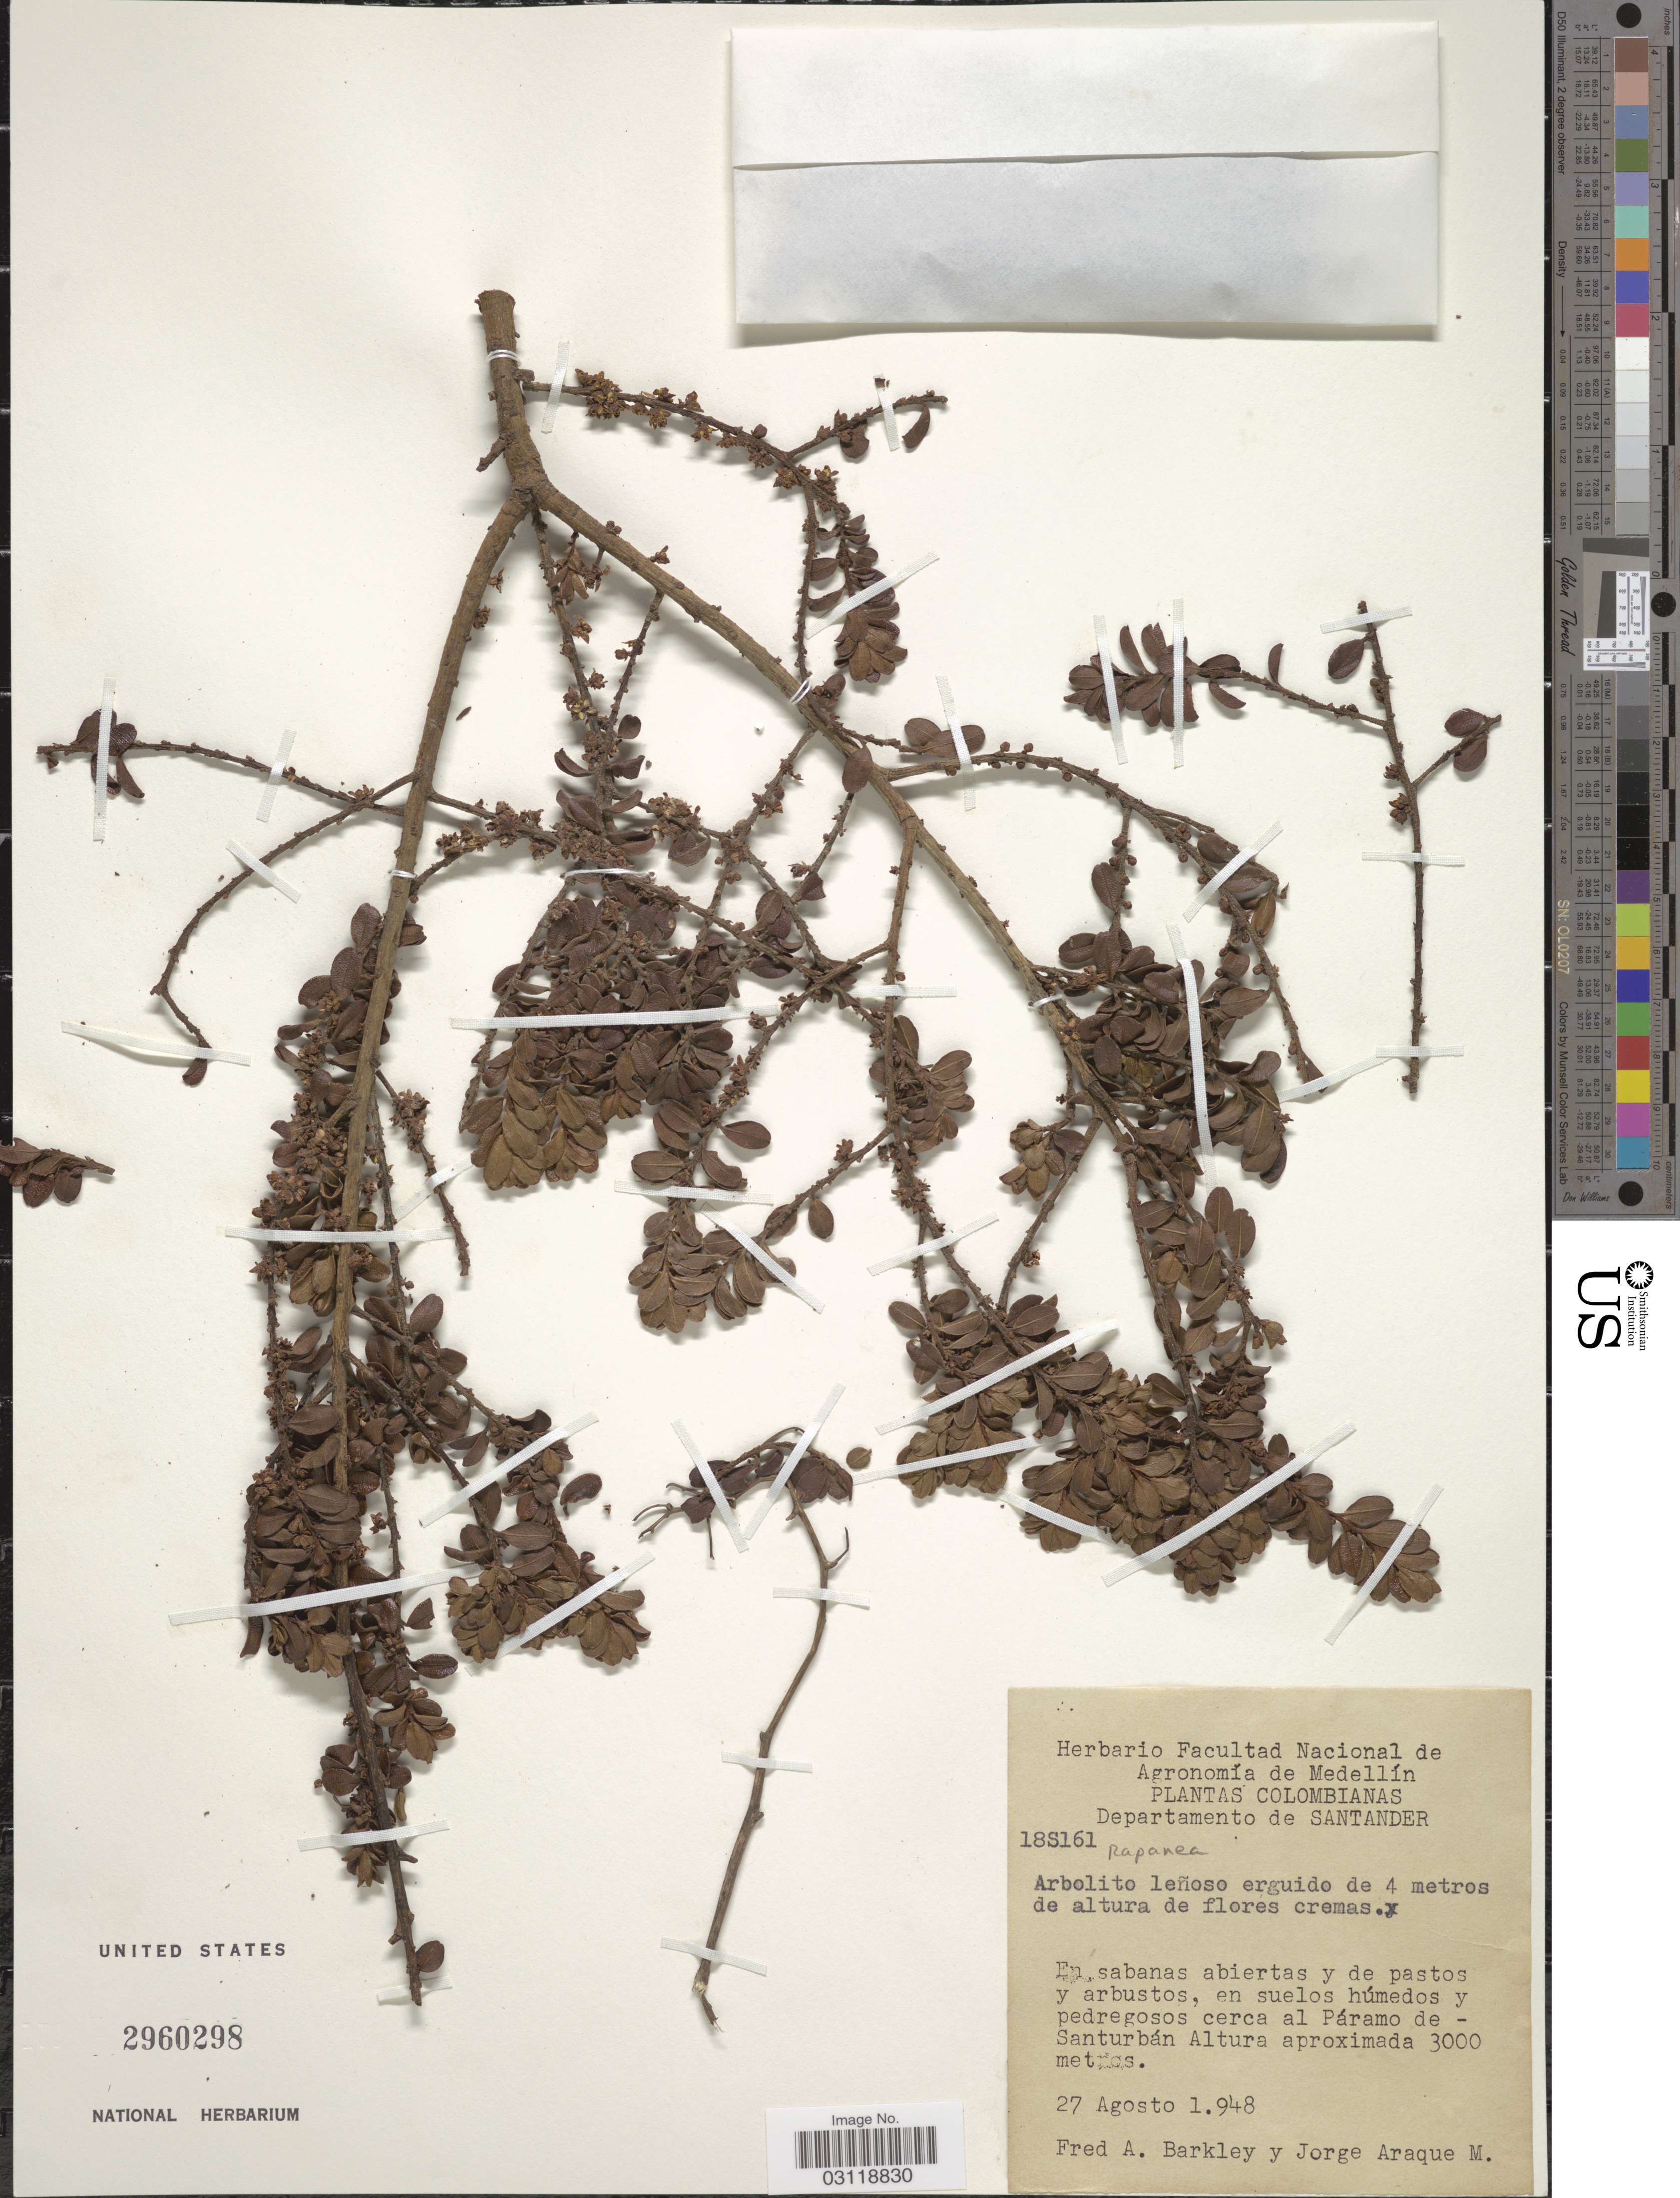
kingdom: Plantae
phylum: Tracheophyta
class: Magnoliopsida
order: Ericales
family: Primulaceae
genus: Rapanea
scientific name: Rapanea sp.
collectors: F. A. Barkley & J. Araque Molina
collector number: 18S161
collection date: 1948-08-27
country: Colombia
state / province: Santander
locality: Departamento de Santander. Cerca al Páramo de Santurbán.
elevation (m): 3000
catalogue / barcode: US 2960298